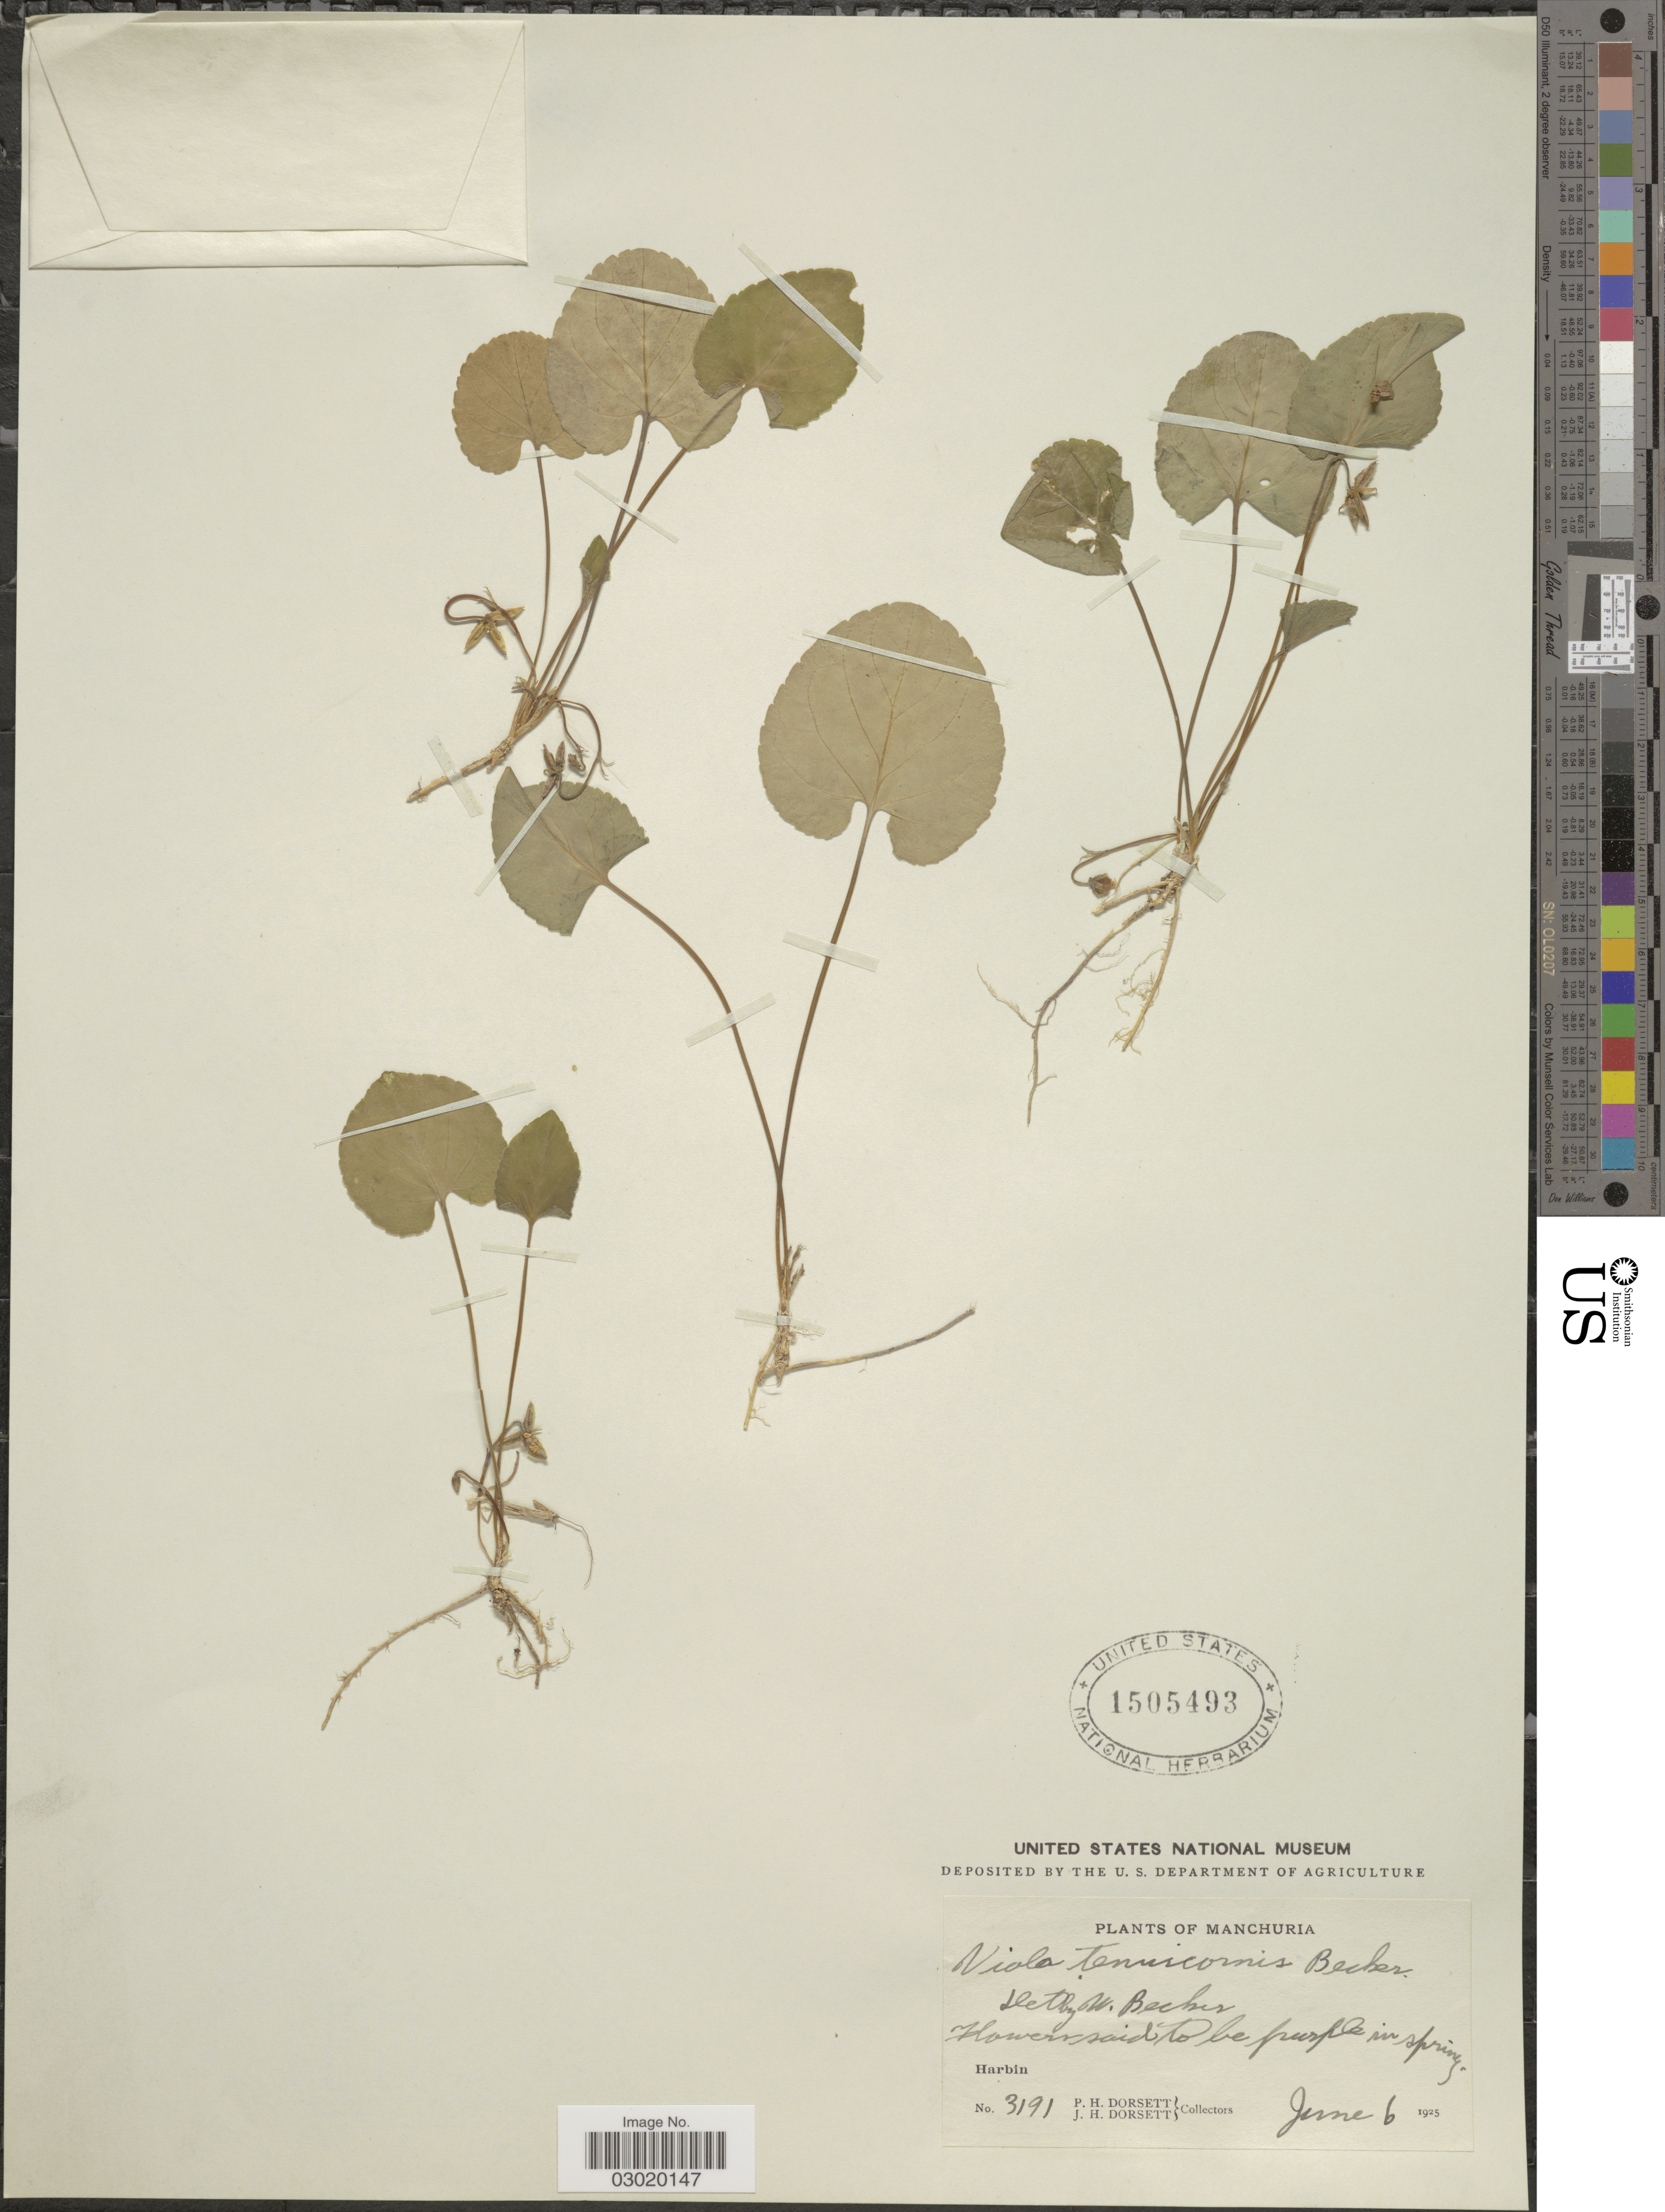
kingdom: Plantae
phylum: Tracheophyta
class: Magnoliopsida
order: Malpighiales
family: Violaceae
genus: Viola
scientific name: Viola tenuicornis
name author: W. Becker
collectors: P. H. Dorsett & J. Dorsett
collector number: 3191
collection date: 1925-06-06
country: China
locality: Manchuria, Harbin.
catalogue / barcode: US 1505493